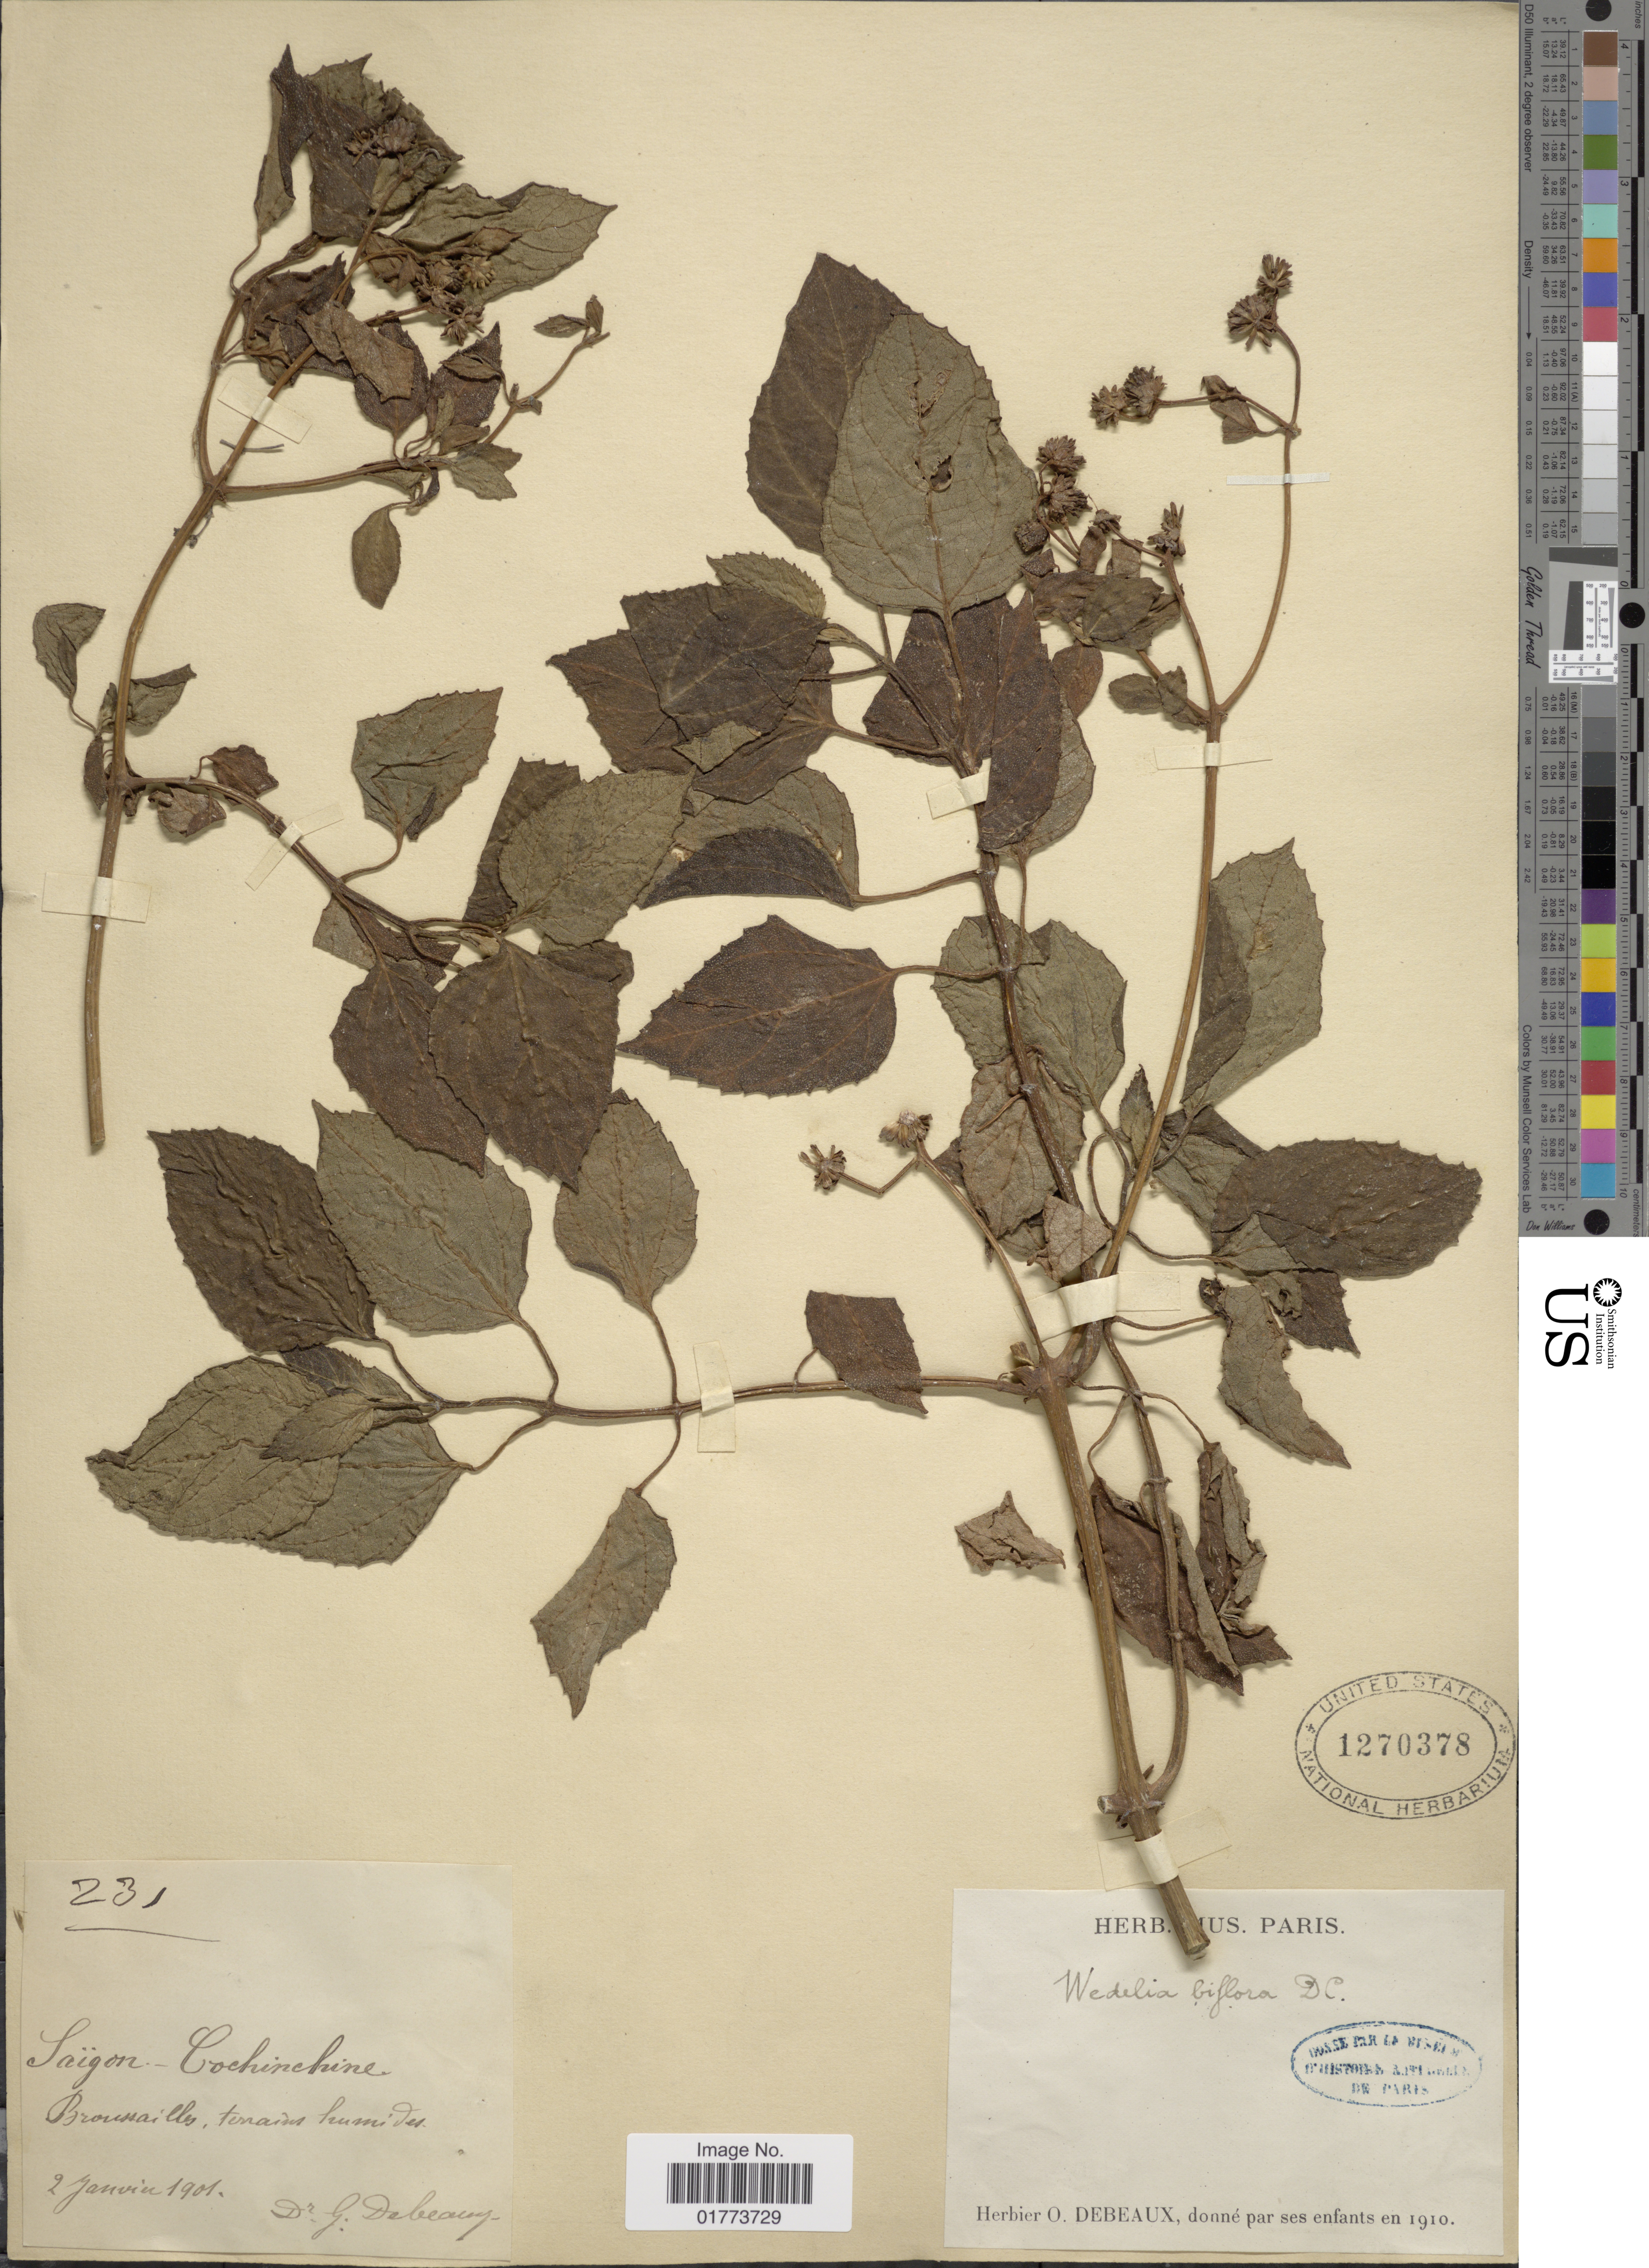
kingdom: Plantae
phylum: Tracheophyta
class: Magnoliopsida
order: Asterales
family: Asteraceae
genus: Wollastonia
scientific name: Wollastonia biflora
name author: (L.) DC.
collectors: G. Debeaux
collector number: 231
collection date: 1901-01-02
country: Vietnam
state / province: Ho Chi Minh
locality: Saigon-Cochinchine.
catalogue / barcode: US 1270378